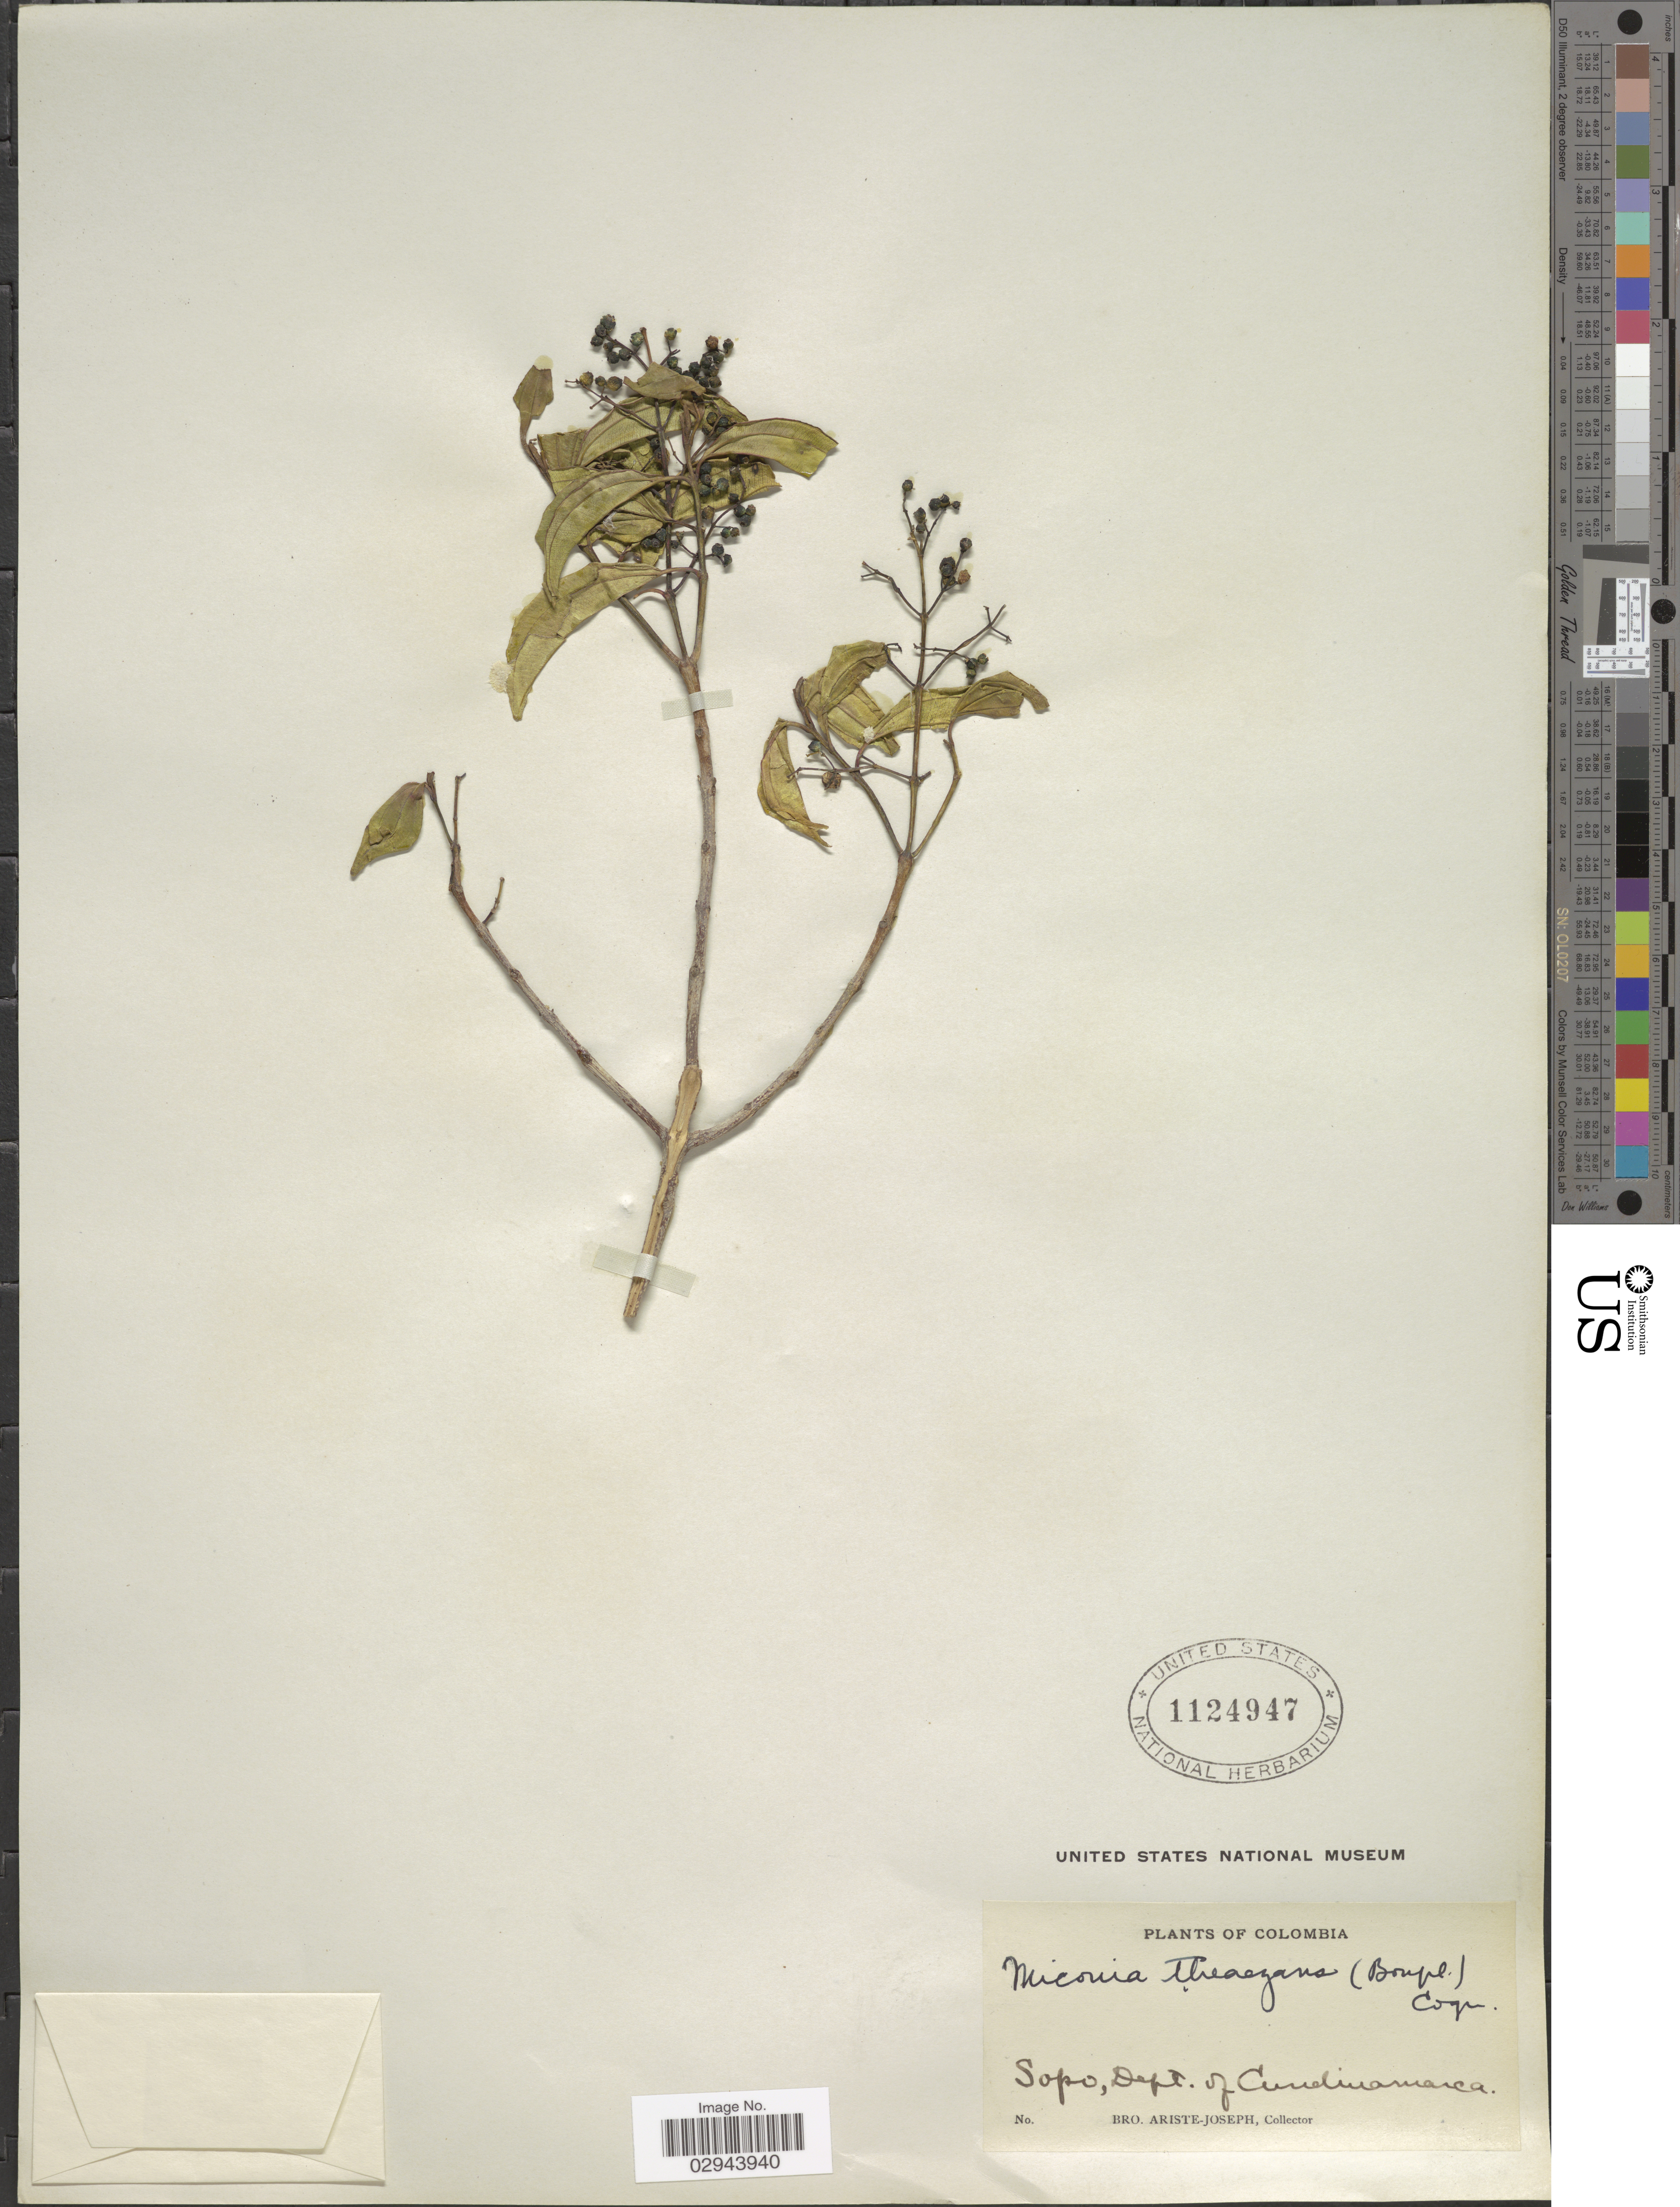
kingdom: Plantae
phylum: Tracheophyta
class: Magnoliopsida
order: Myrtales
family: Melastomataceae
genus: Miconia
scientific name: Miconia theizans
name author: (Bonpl.) Cogn.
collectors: Bro. Ariste-Joseph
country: Colombia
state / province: Cundinamarca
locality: Sopo, Dept. of Cundinamarca.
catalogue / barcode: US 1124947